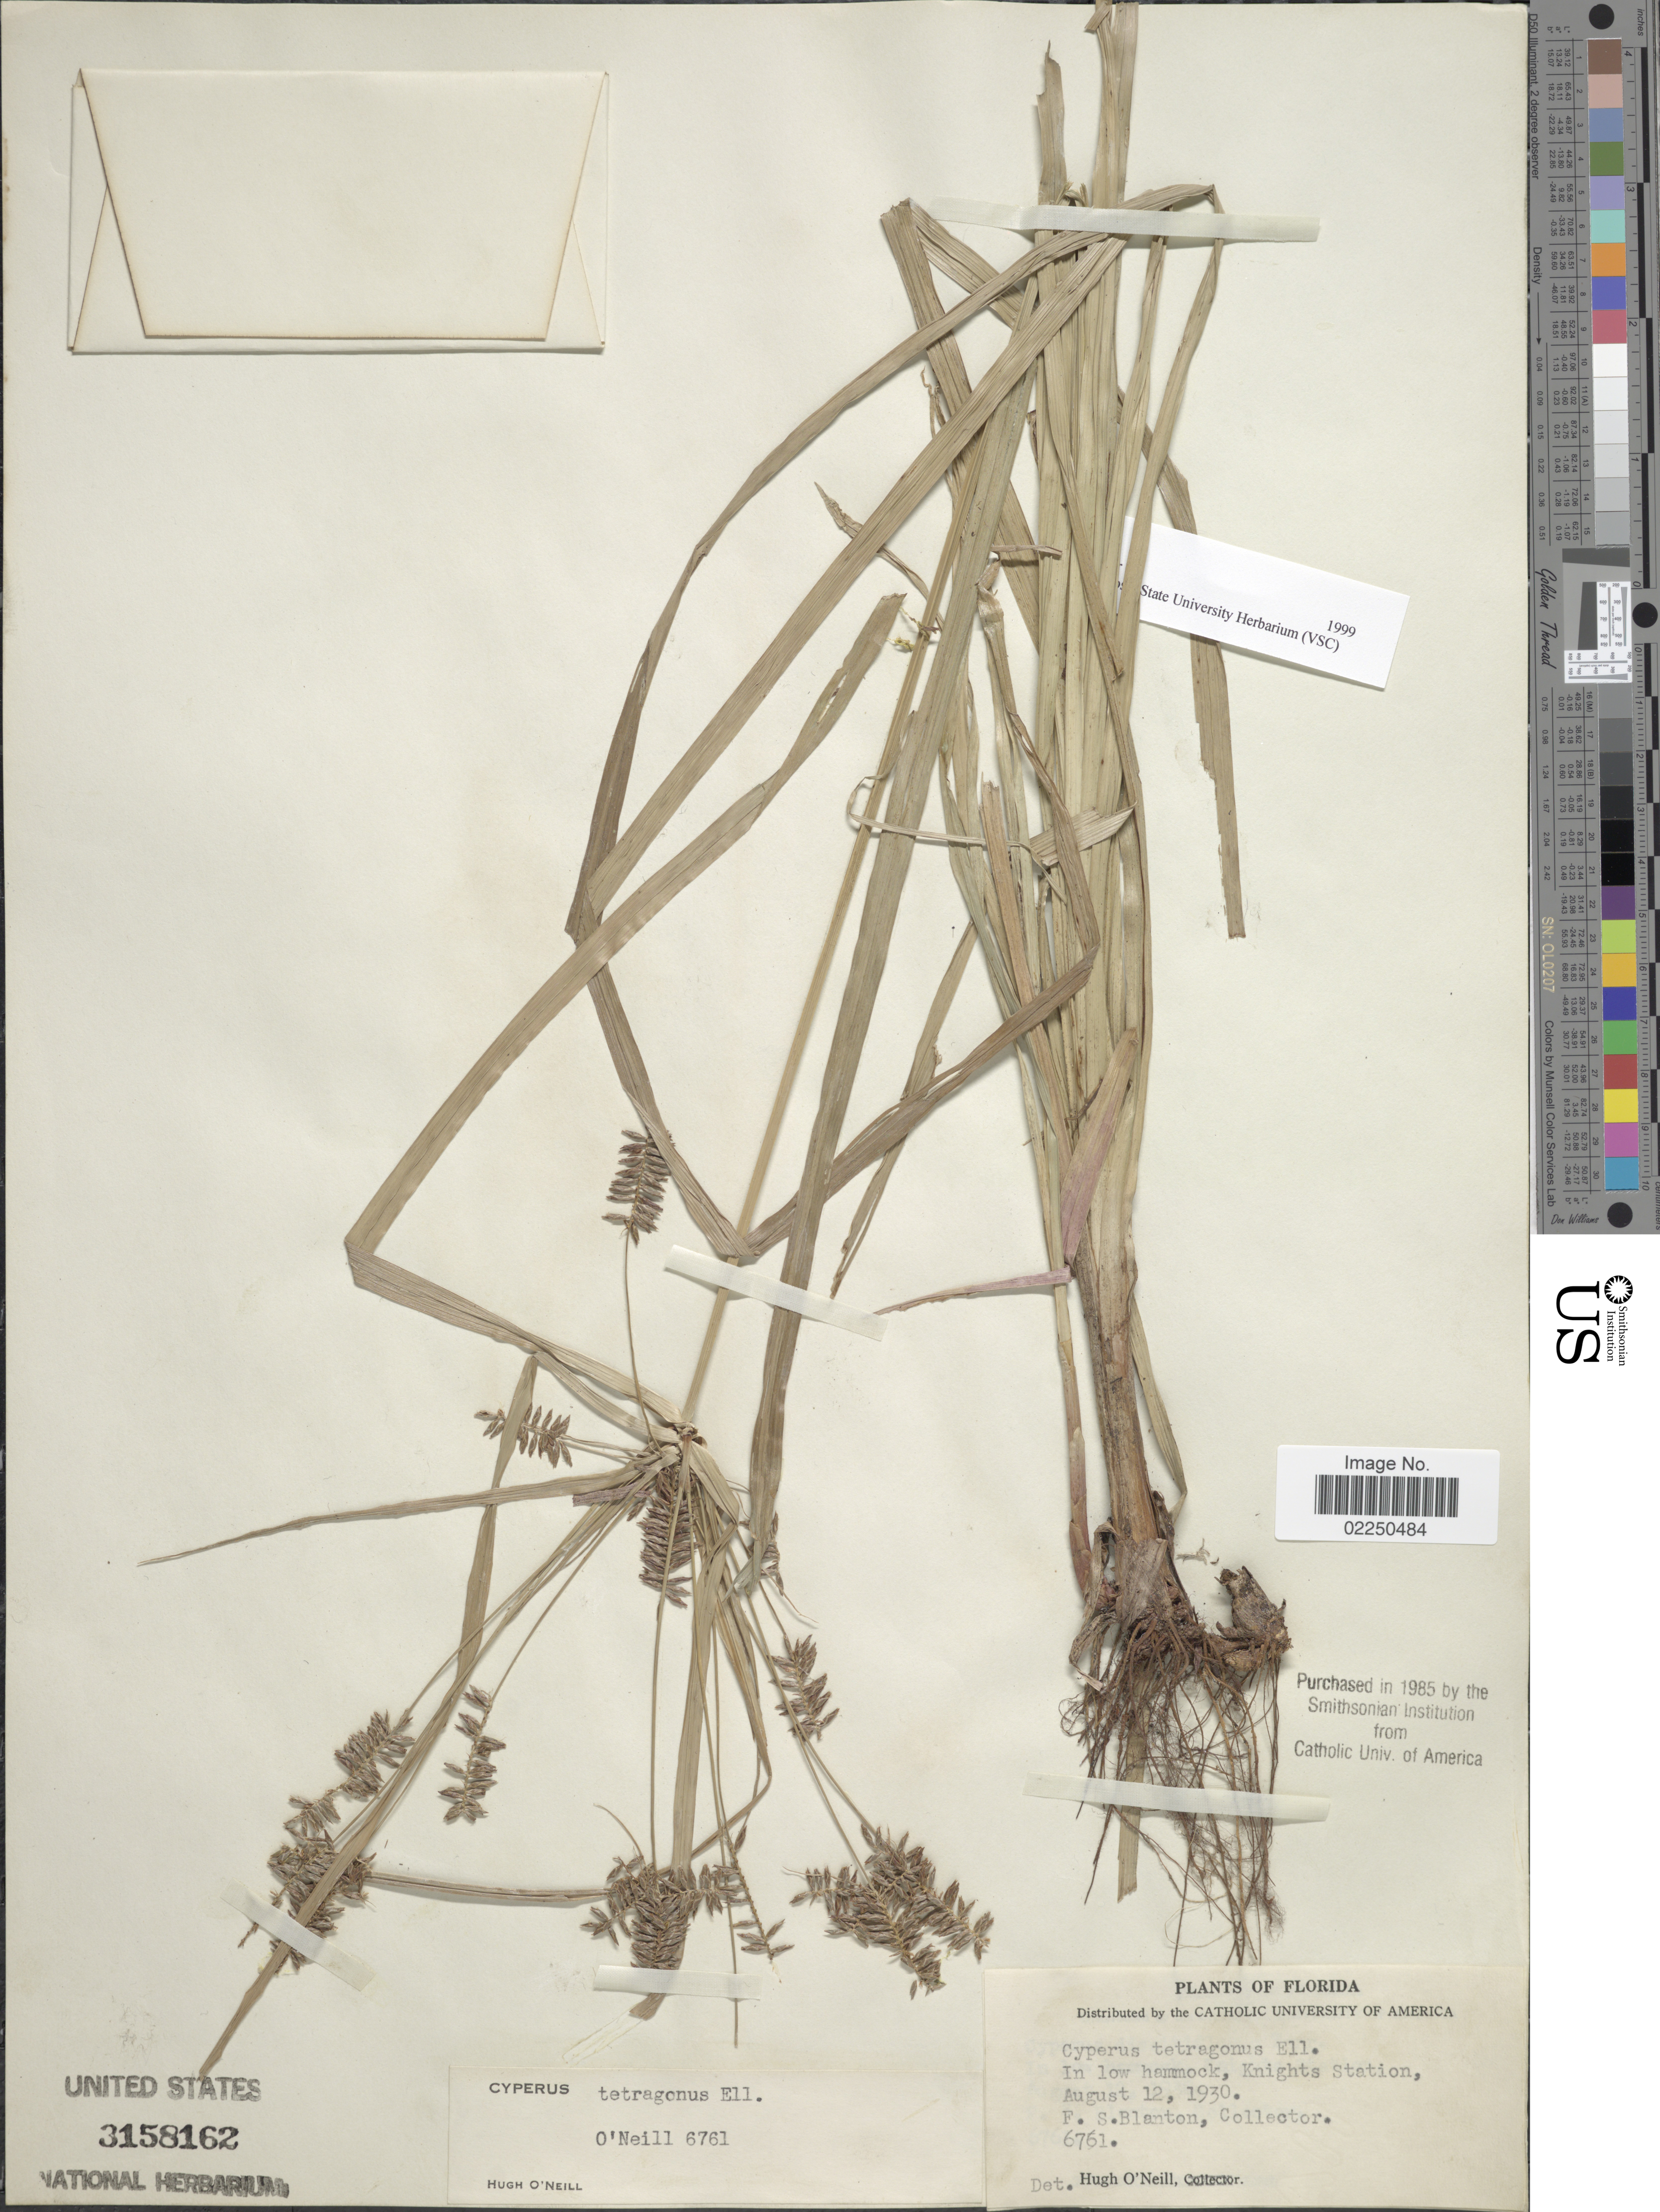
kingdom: Plantae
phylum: Tracheophyta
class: Liliopsida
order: Poales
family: Cyperaceae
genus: Cyperus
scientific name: Cyperus tetragonus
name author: Elliott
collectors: F. S. Blanton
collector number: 6761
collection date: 1930-08-12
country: United States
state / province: Florida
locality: In low hammock, Knights Station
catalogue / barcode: US 3158162